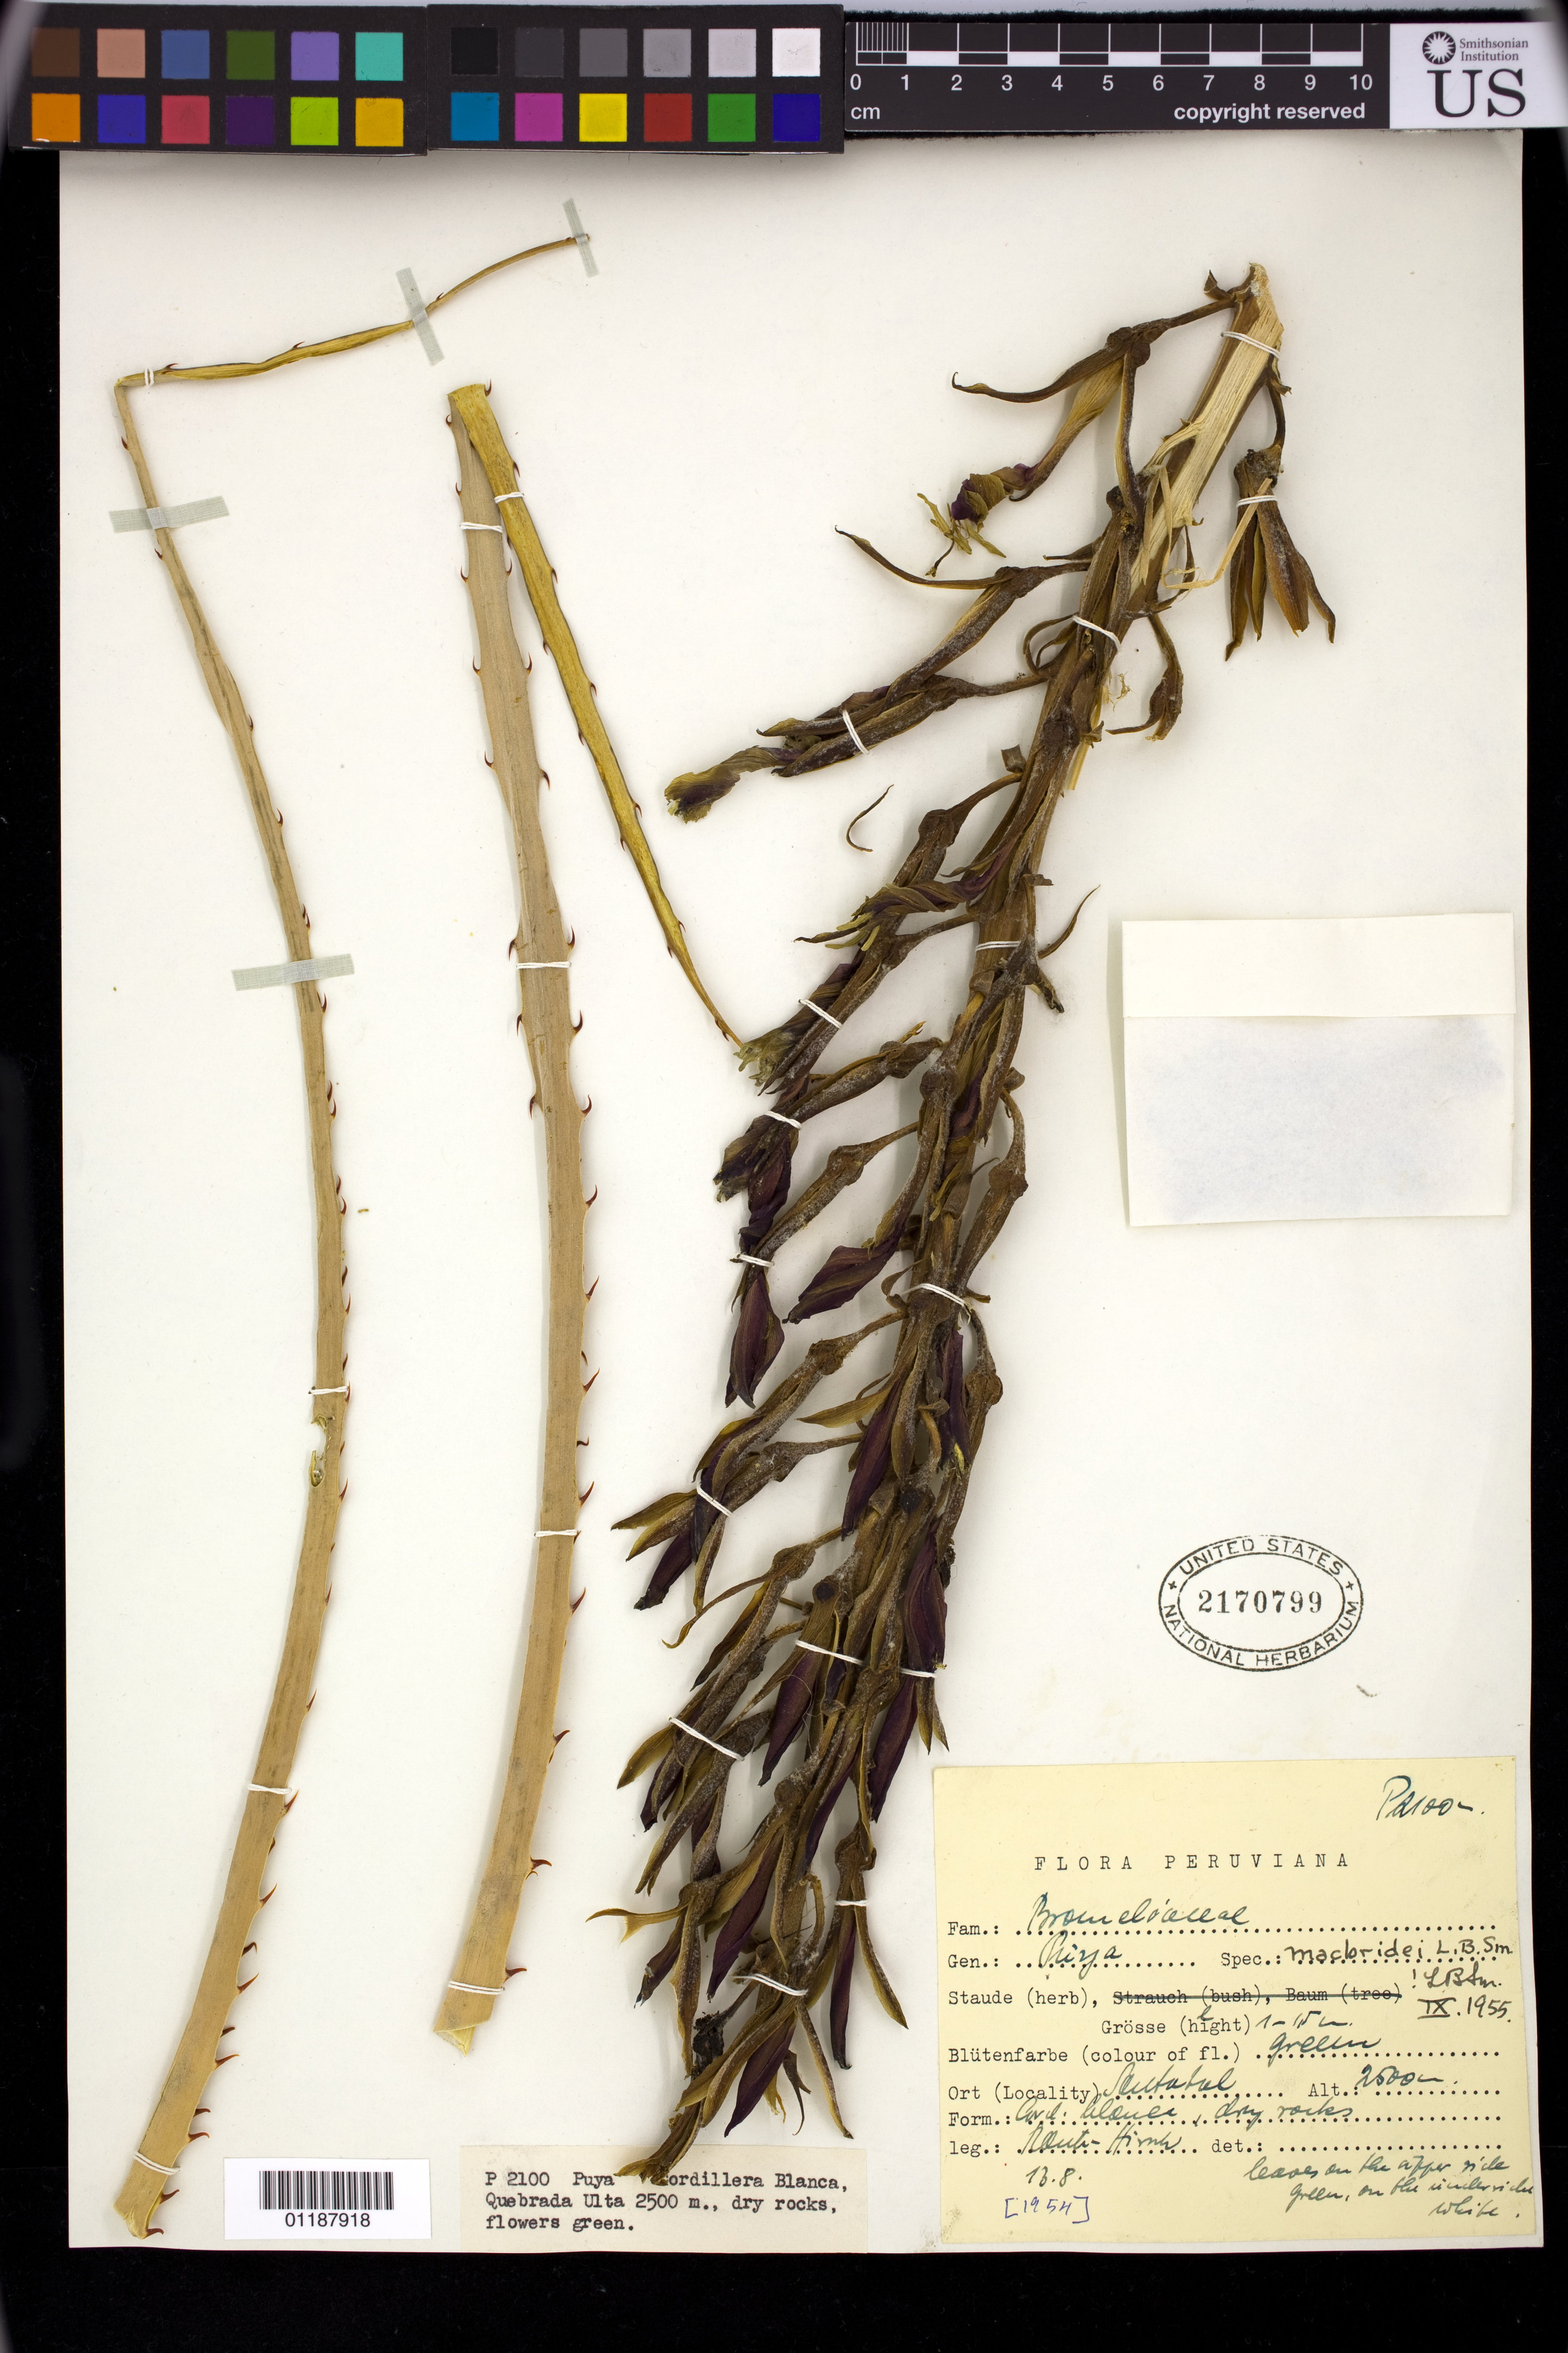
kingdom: Plantae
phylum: Tracheophyta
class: Liliopsida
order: Poales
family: Bromeliaceae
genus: Puya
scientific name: Puya macbridei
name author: L.B. Sm.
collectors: W. Rauh & G. Hirsch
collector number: P2100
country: Peru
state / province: Ancash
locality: Cordillera Blanca, Quebrada Ulta, (San Gabriel?)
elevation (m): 2500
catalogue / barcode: US 2170799